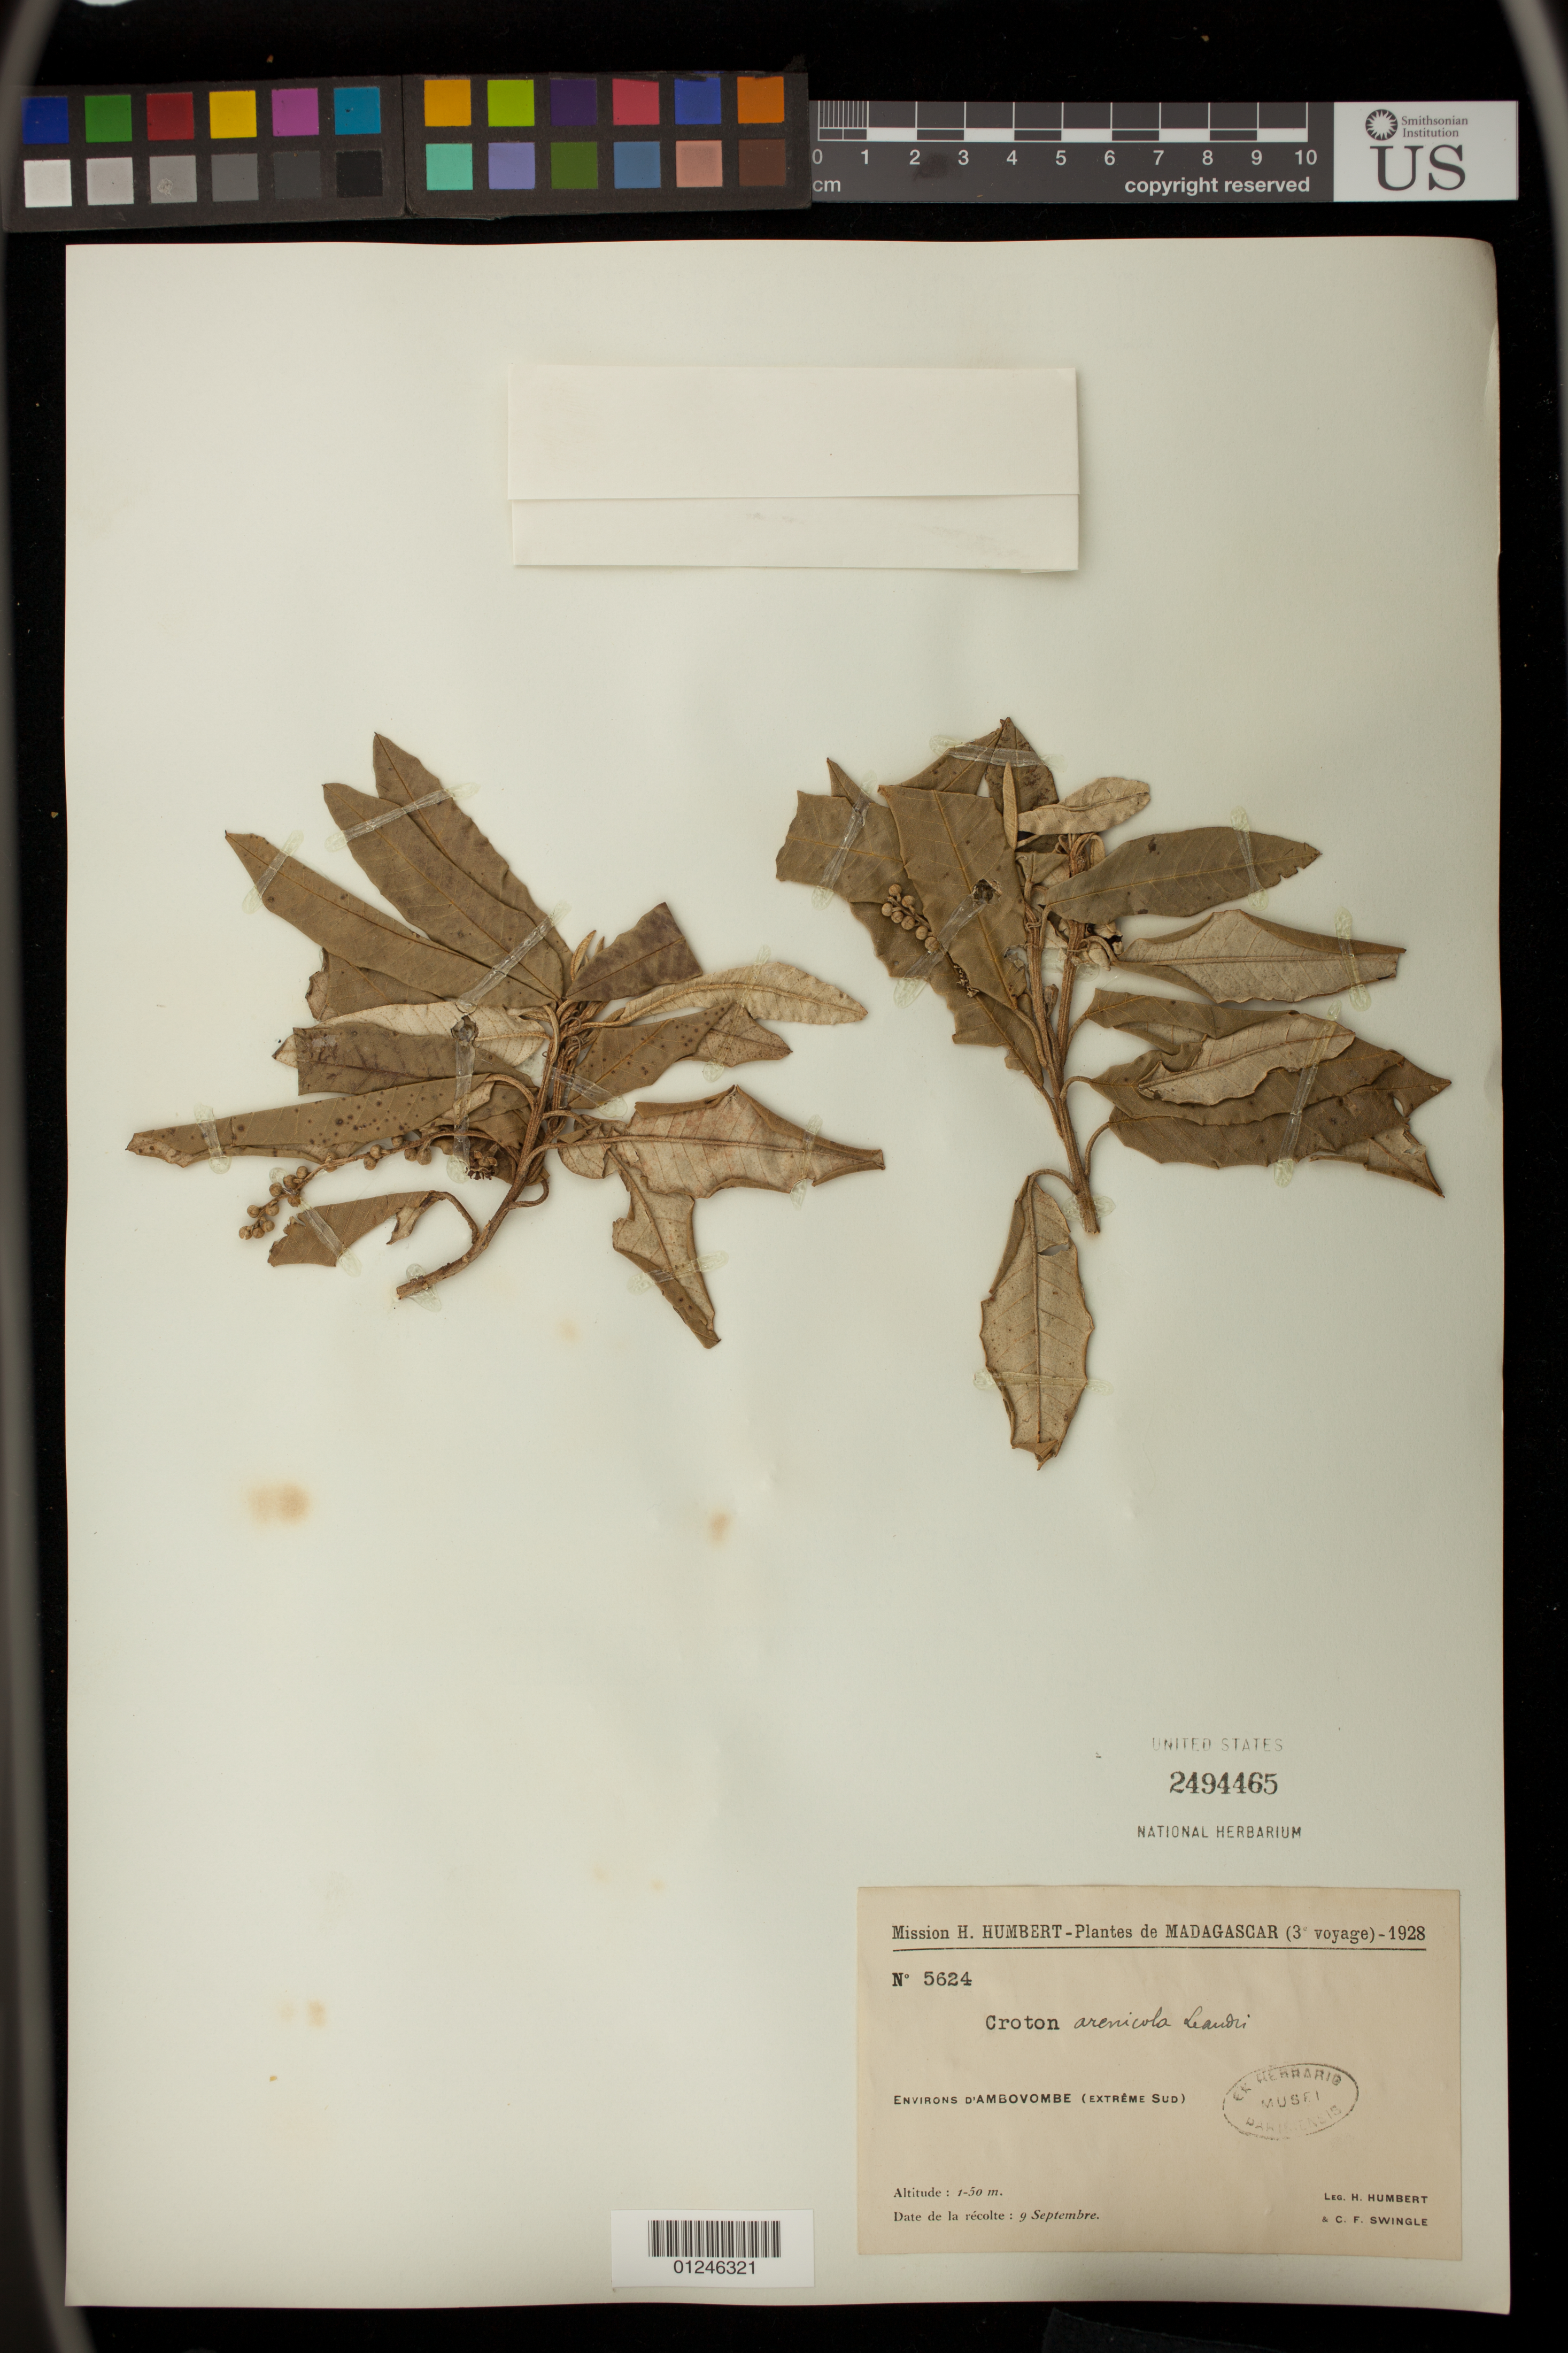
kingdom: Plantae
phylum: Tracheophyta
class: Magnoliopsida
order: Malpighiales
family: Euphorbiaceae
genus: Croton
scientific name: Croton chlaenacicomes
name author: Leandri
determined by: Berry, P. E., (WIS), University of Wisconsin - Madison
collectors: H. Humbert & C. Swingle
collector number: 5624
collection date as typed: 9/9/1928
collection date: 1928-09-09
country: Madagascar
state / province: Androy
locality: Environs d'Ambovombe (Extreme Sud)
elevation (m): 1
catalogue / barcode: US 2494465